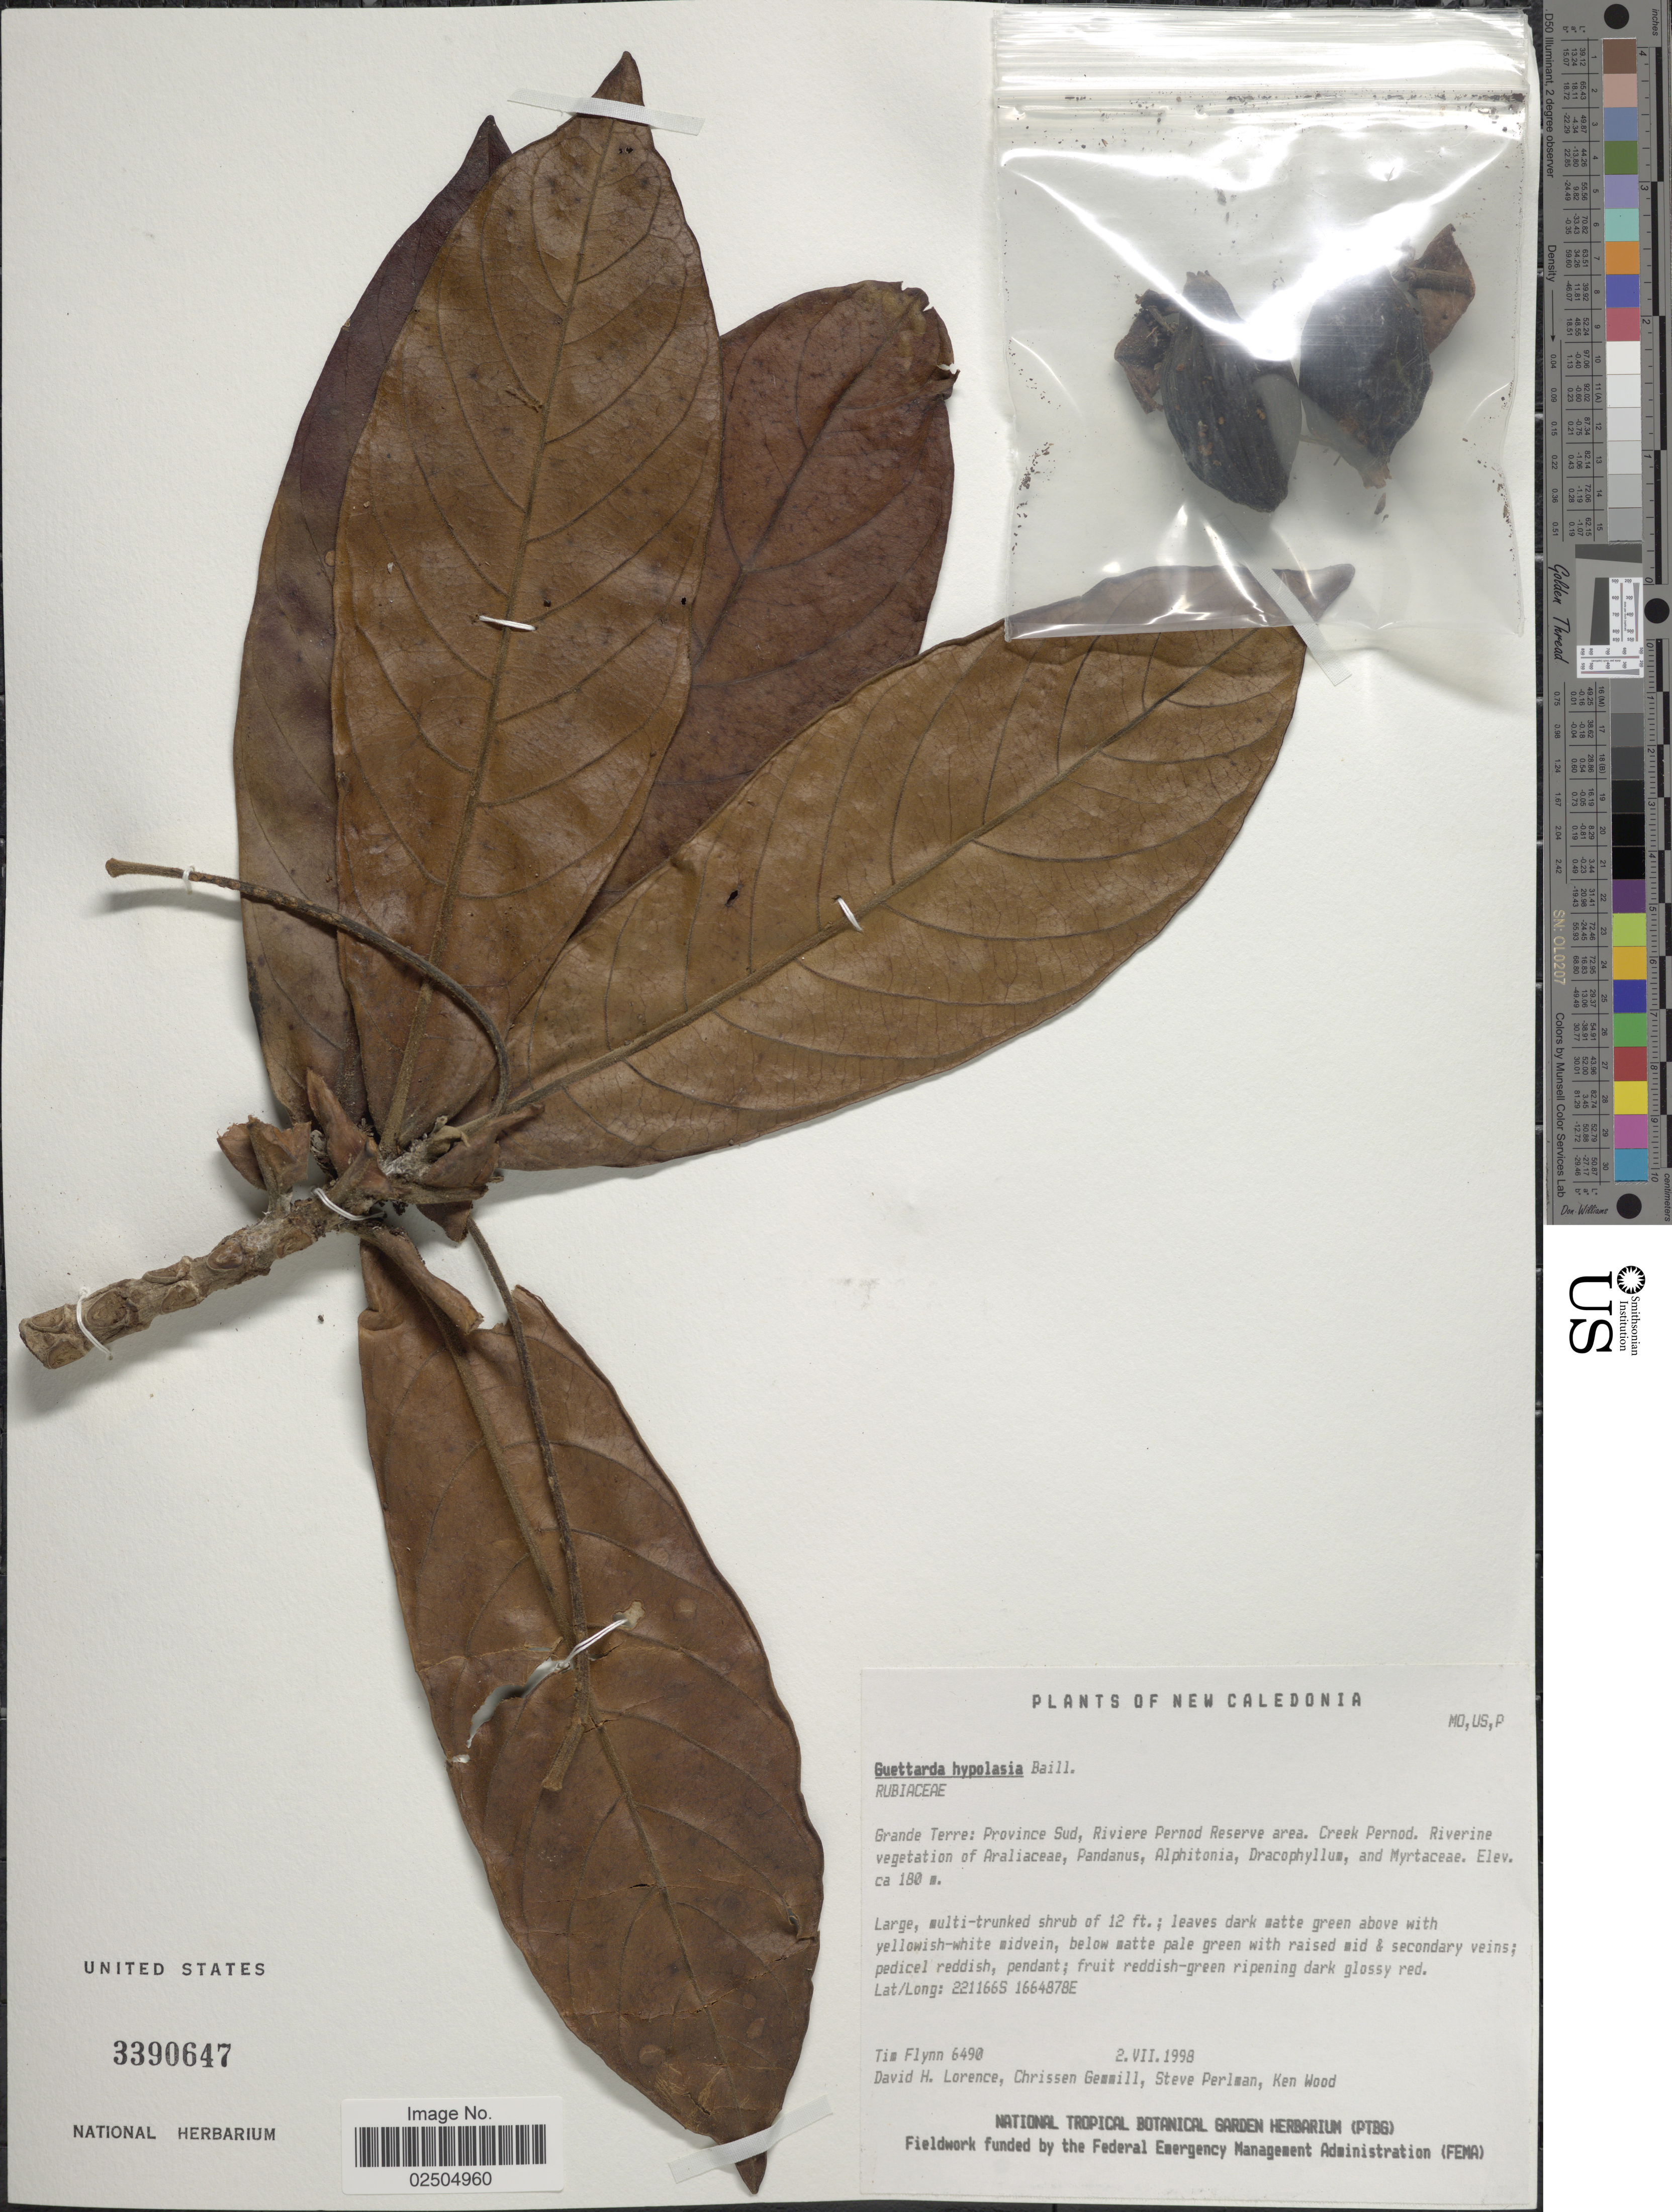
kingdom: Plantae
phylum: Tracheophyta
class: Magnoliopsida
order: Gentianales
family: Rubiaceae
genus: Guettarda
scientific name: Guettarda hypolasia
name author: Baill.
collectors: T. Flynn, D. Lorence, C. Gemmill, S. Perlman & K. R. Wood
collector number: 6490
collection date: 1998-07-02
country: New Caledonia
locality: Grande Terre: Province Sud, Riviere Pernod Reserve area, Creek Pernod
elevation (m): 180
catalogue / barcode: US 3390647